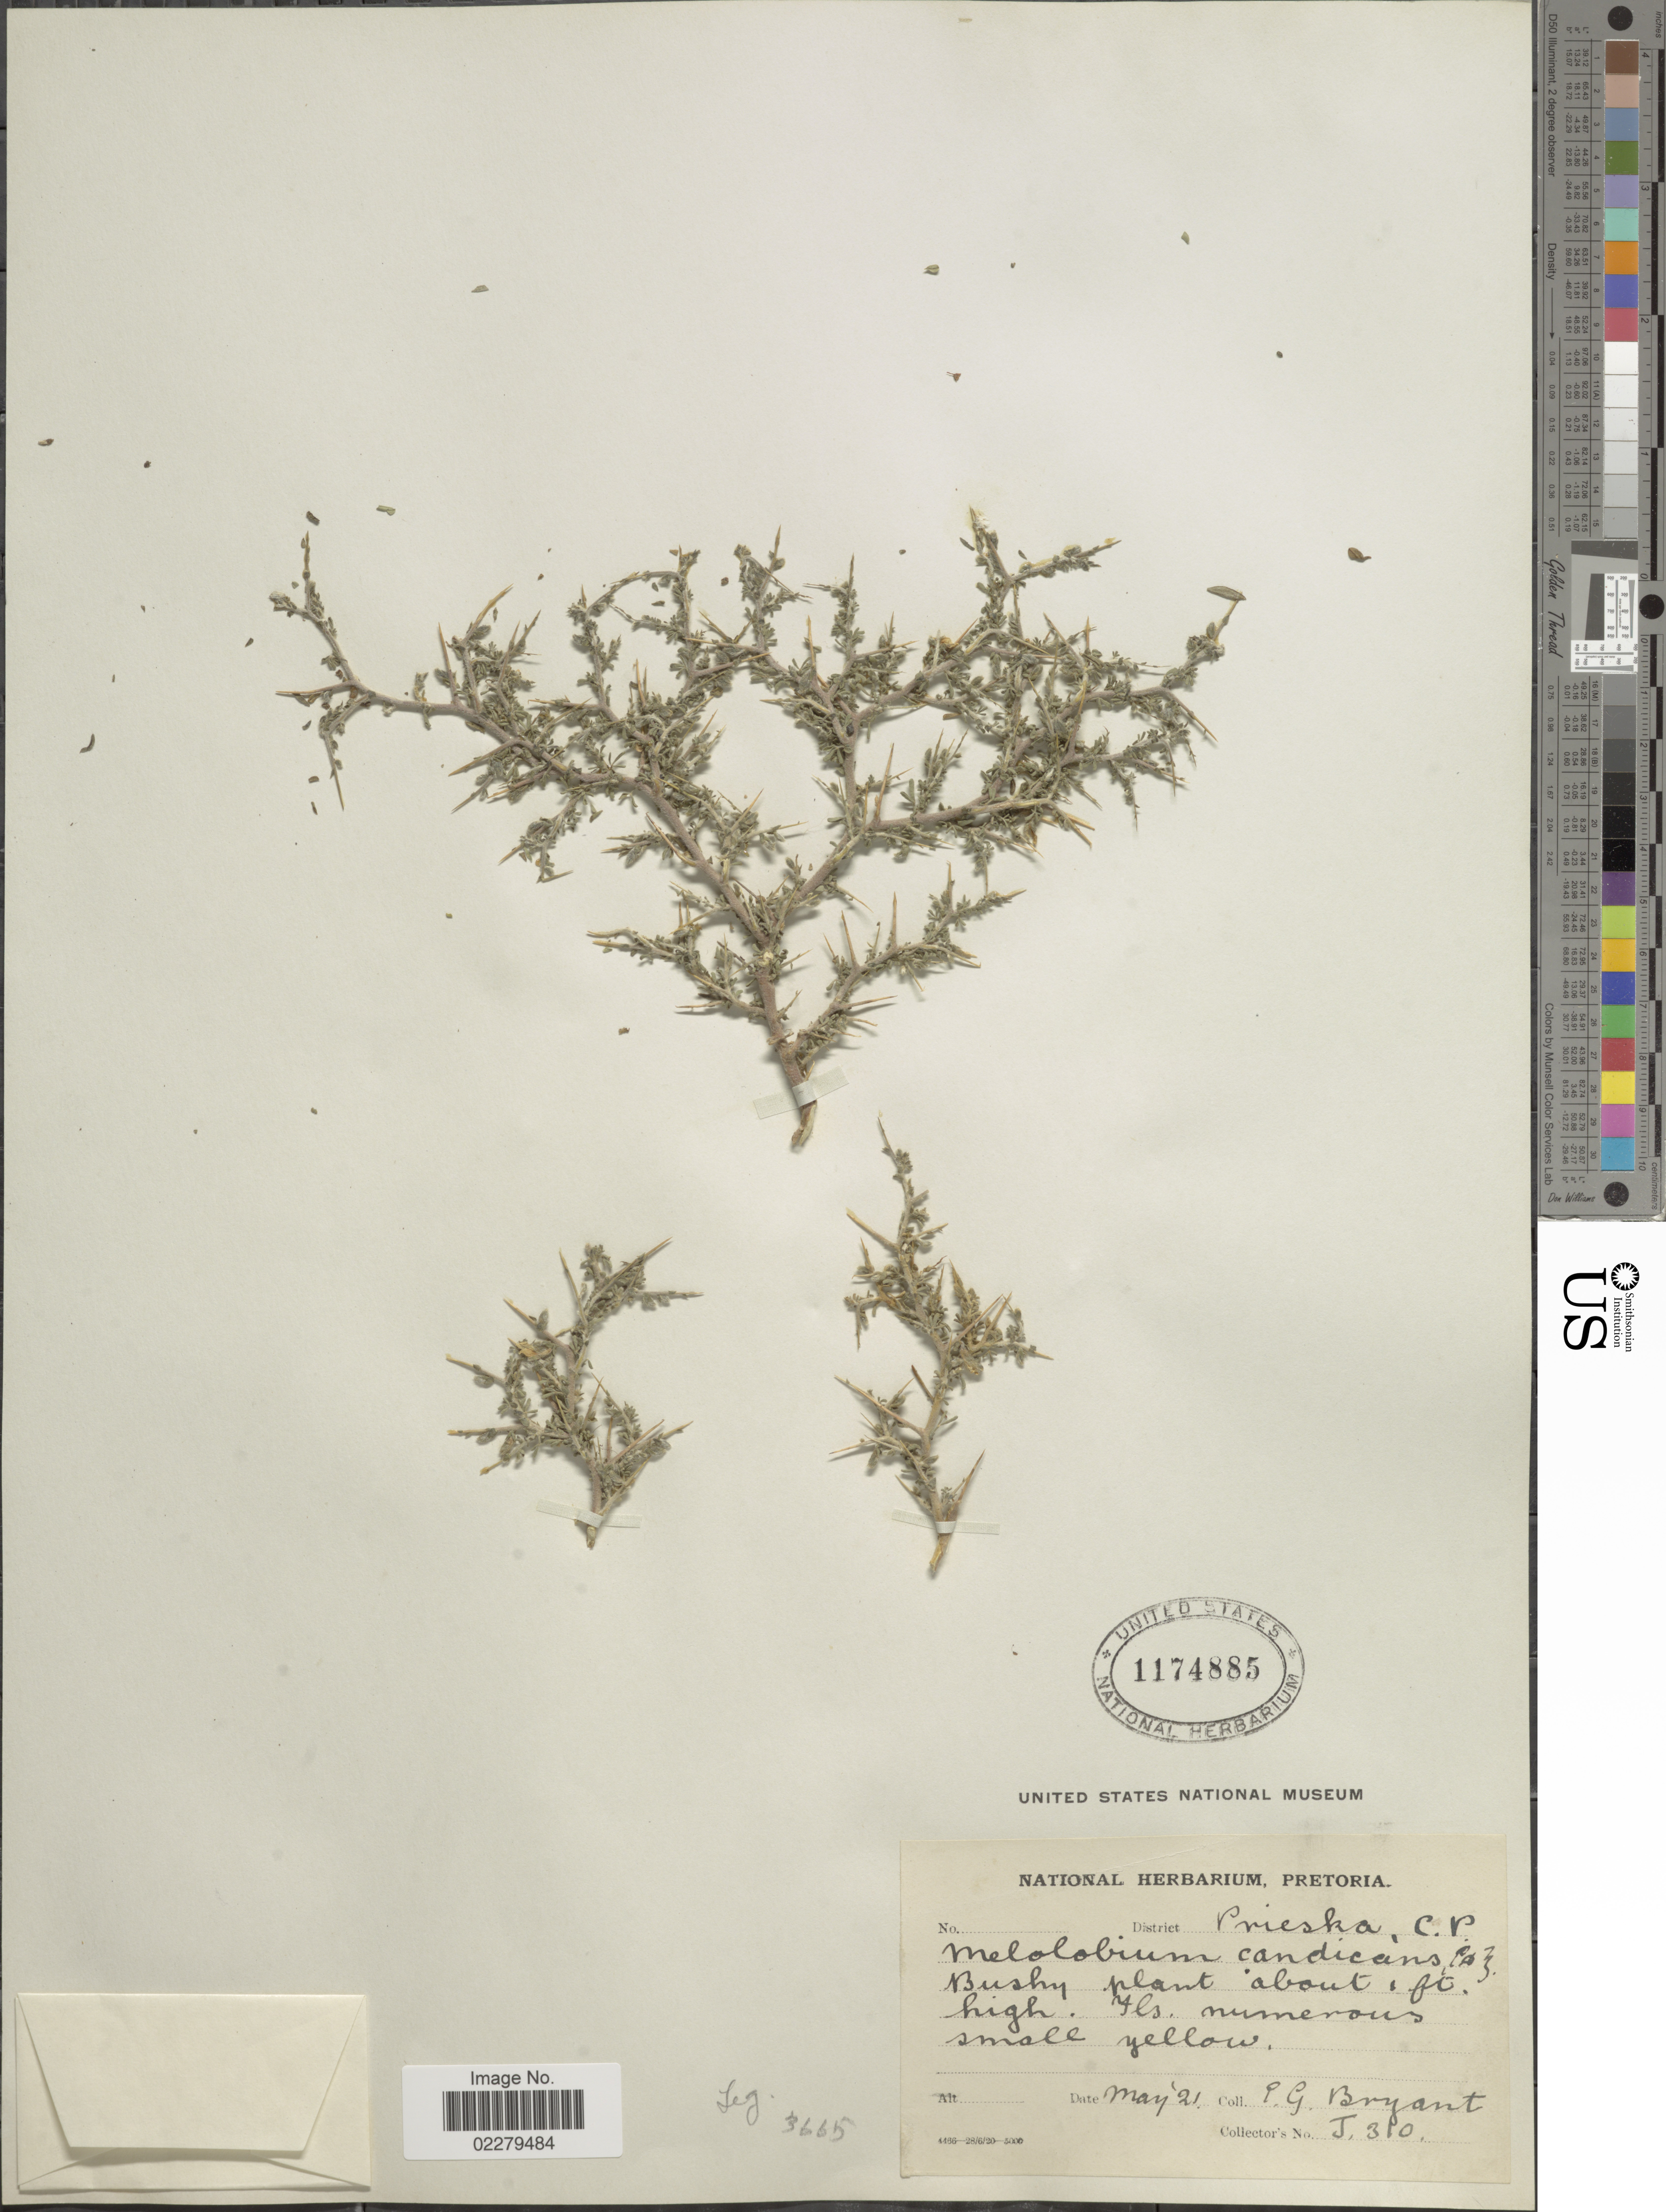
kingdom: Plantae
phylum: Tracheophyta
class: Magnoliopsida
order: Fabales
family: Fabaceae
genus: Melolobium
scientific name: Melolobium candicans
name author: Eckl. & Zeyh.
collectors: P. Bryant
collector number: J310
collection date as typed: Transcribed d/m/y: /5/21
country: South Africa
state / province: Northern Cape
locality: District Prieska, C.P.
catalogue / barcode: US 1174885